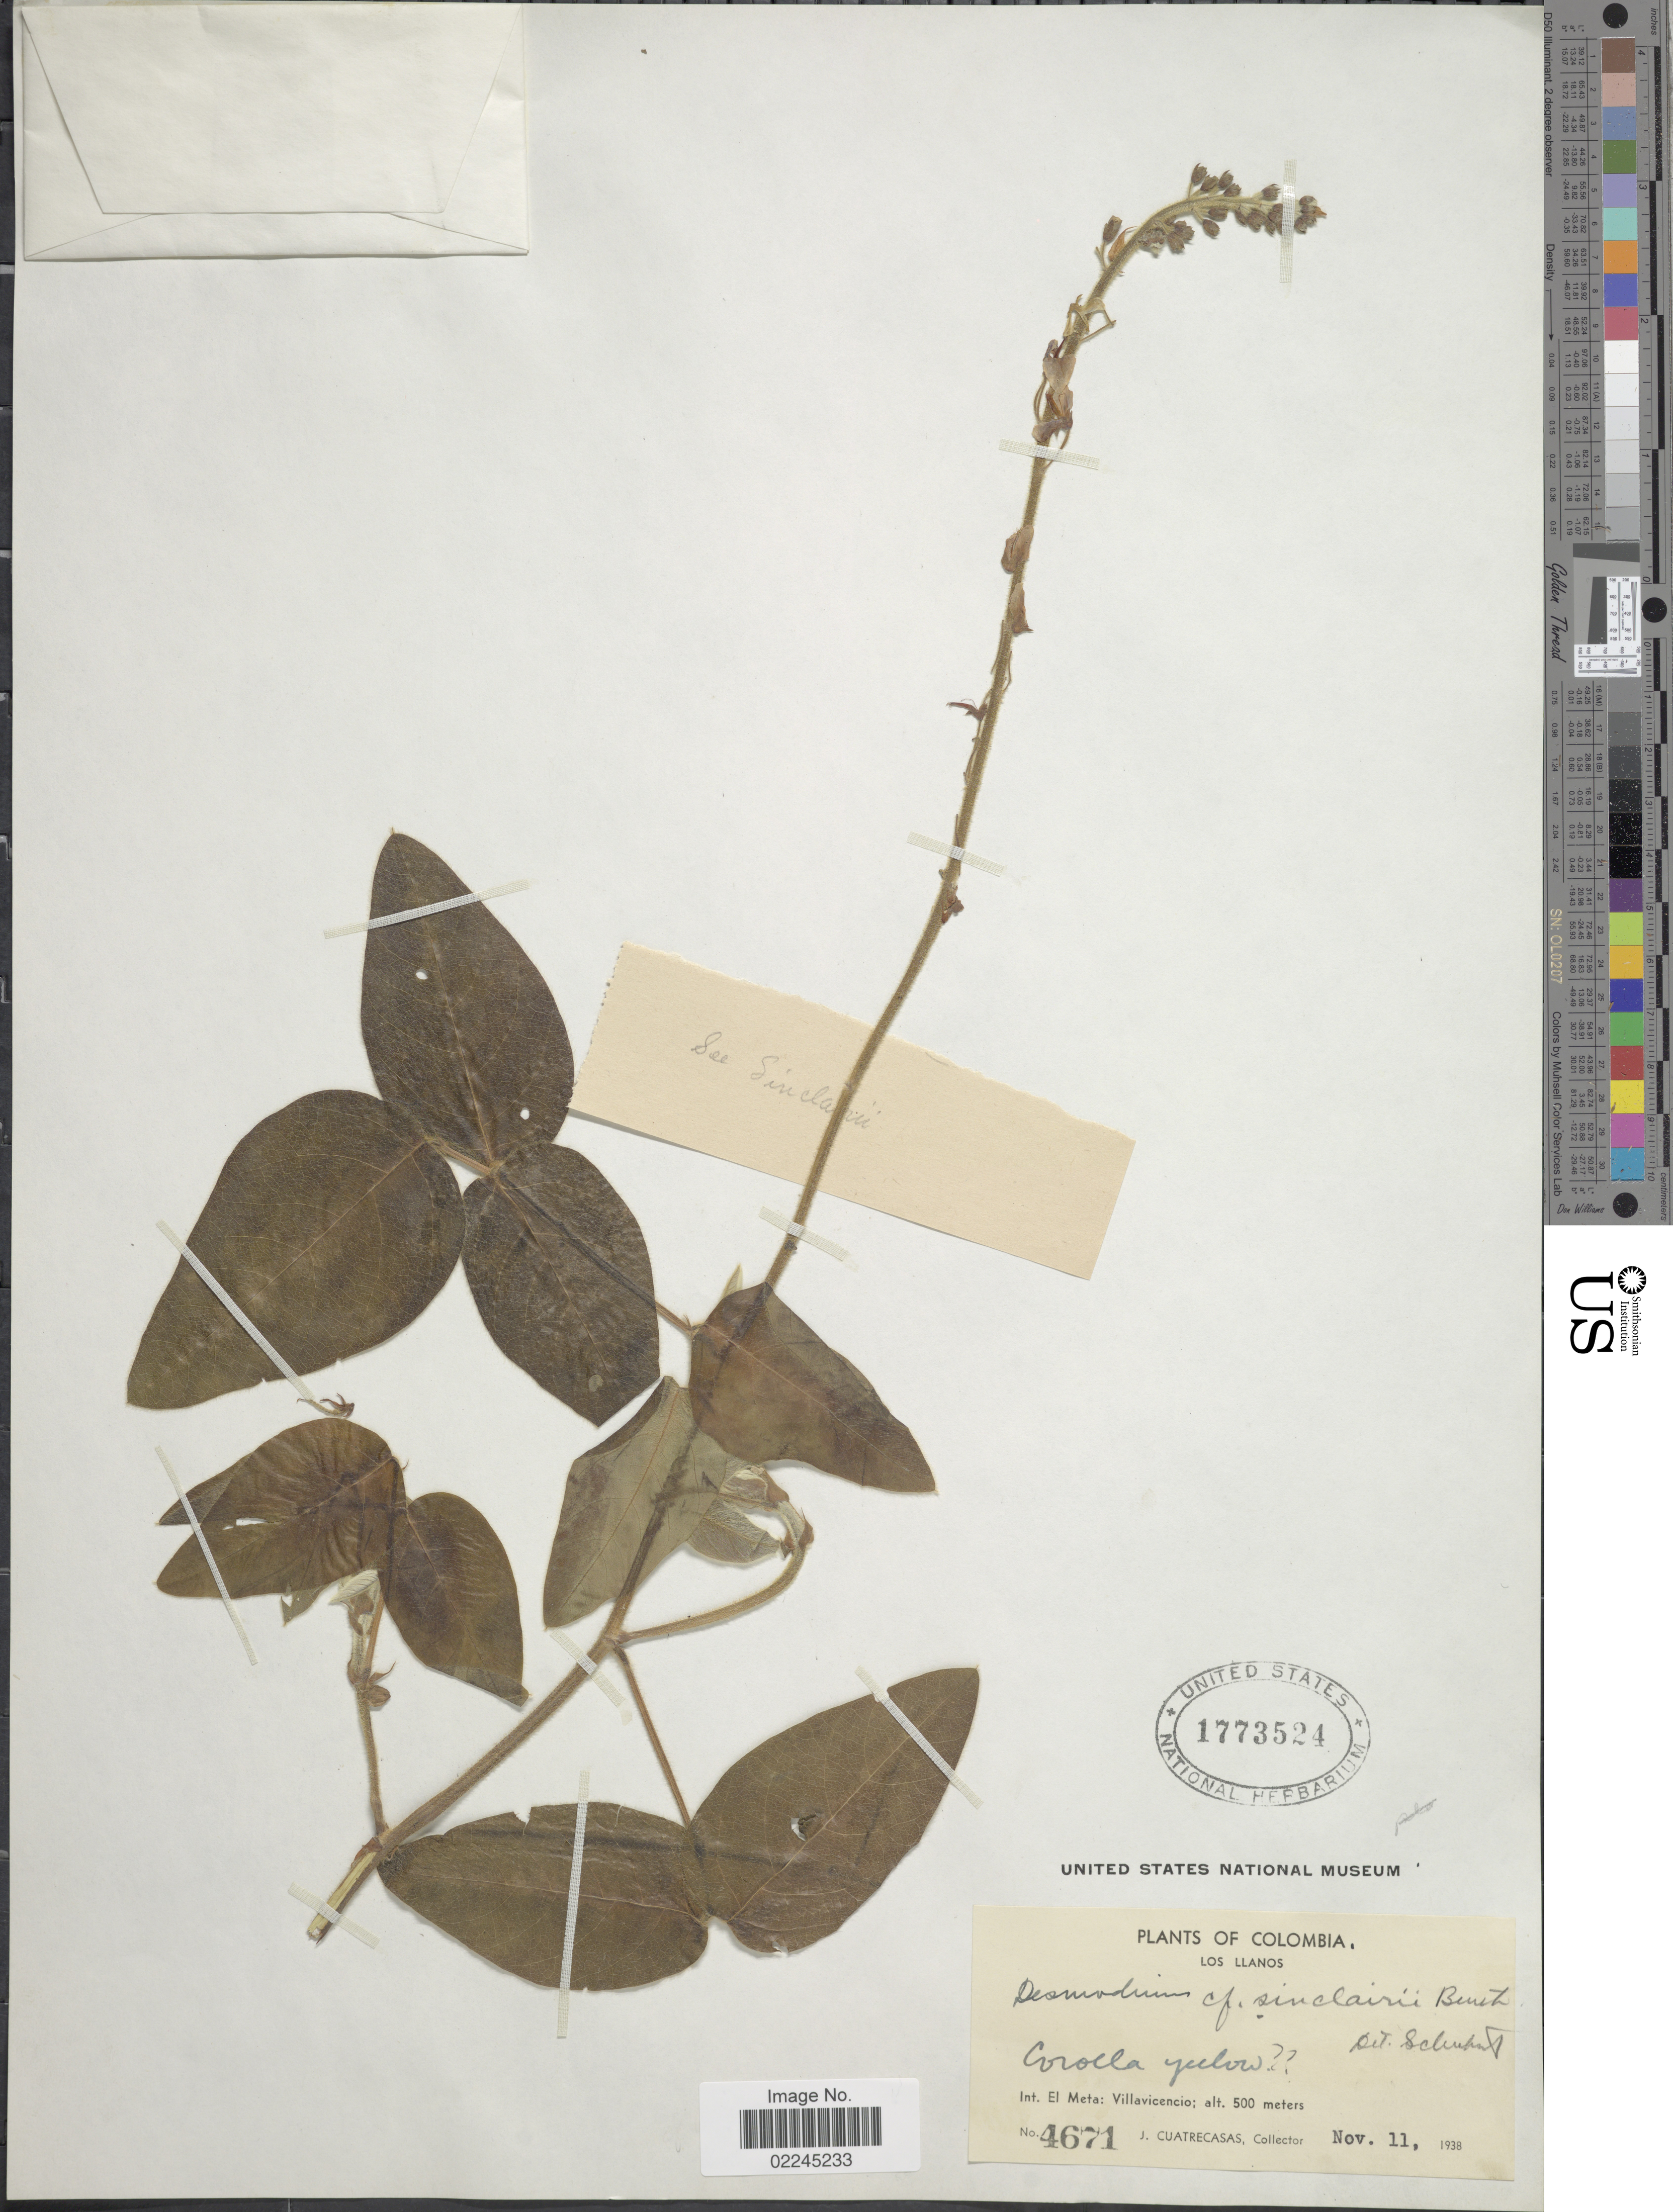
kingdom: Plantae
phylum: Tracheophyta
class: Magnoliopsida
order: Fabales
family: Fabaceae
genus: Desmodium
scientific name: Desmodium intortum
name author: (Mill.) Urb.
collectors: J. Cuatrecasas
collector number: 4671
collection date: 1938-11-11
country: Colombia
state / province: Meta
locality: Los Llanos. Int. El Meta: Villavicencio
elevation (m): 500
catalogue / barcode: US 1773524